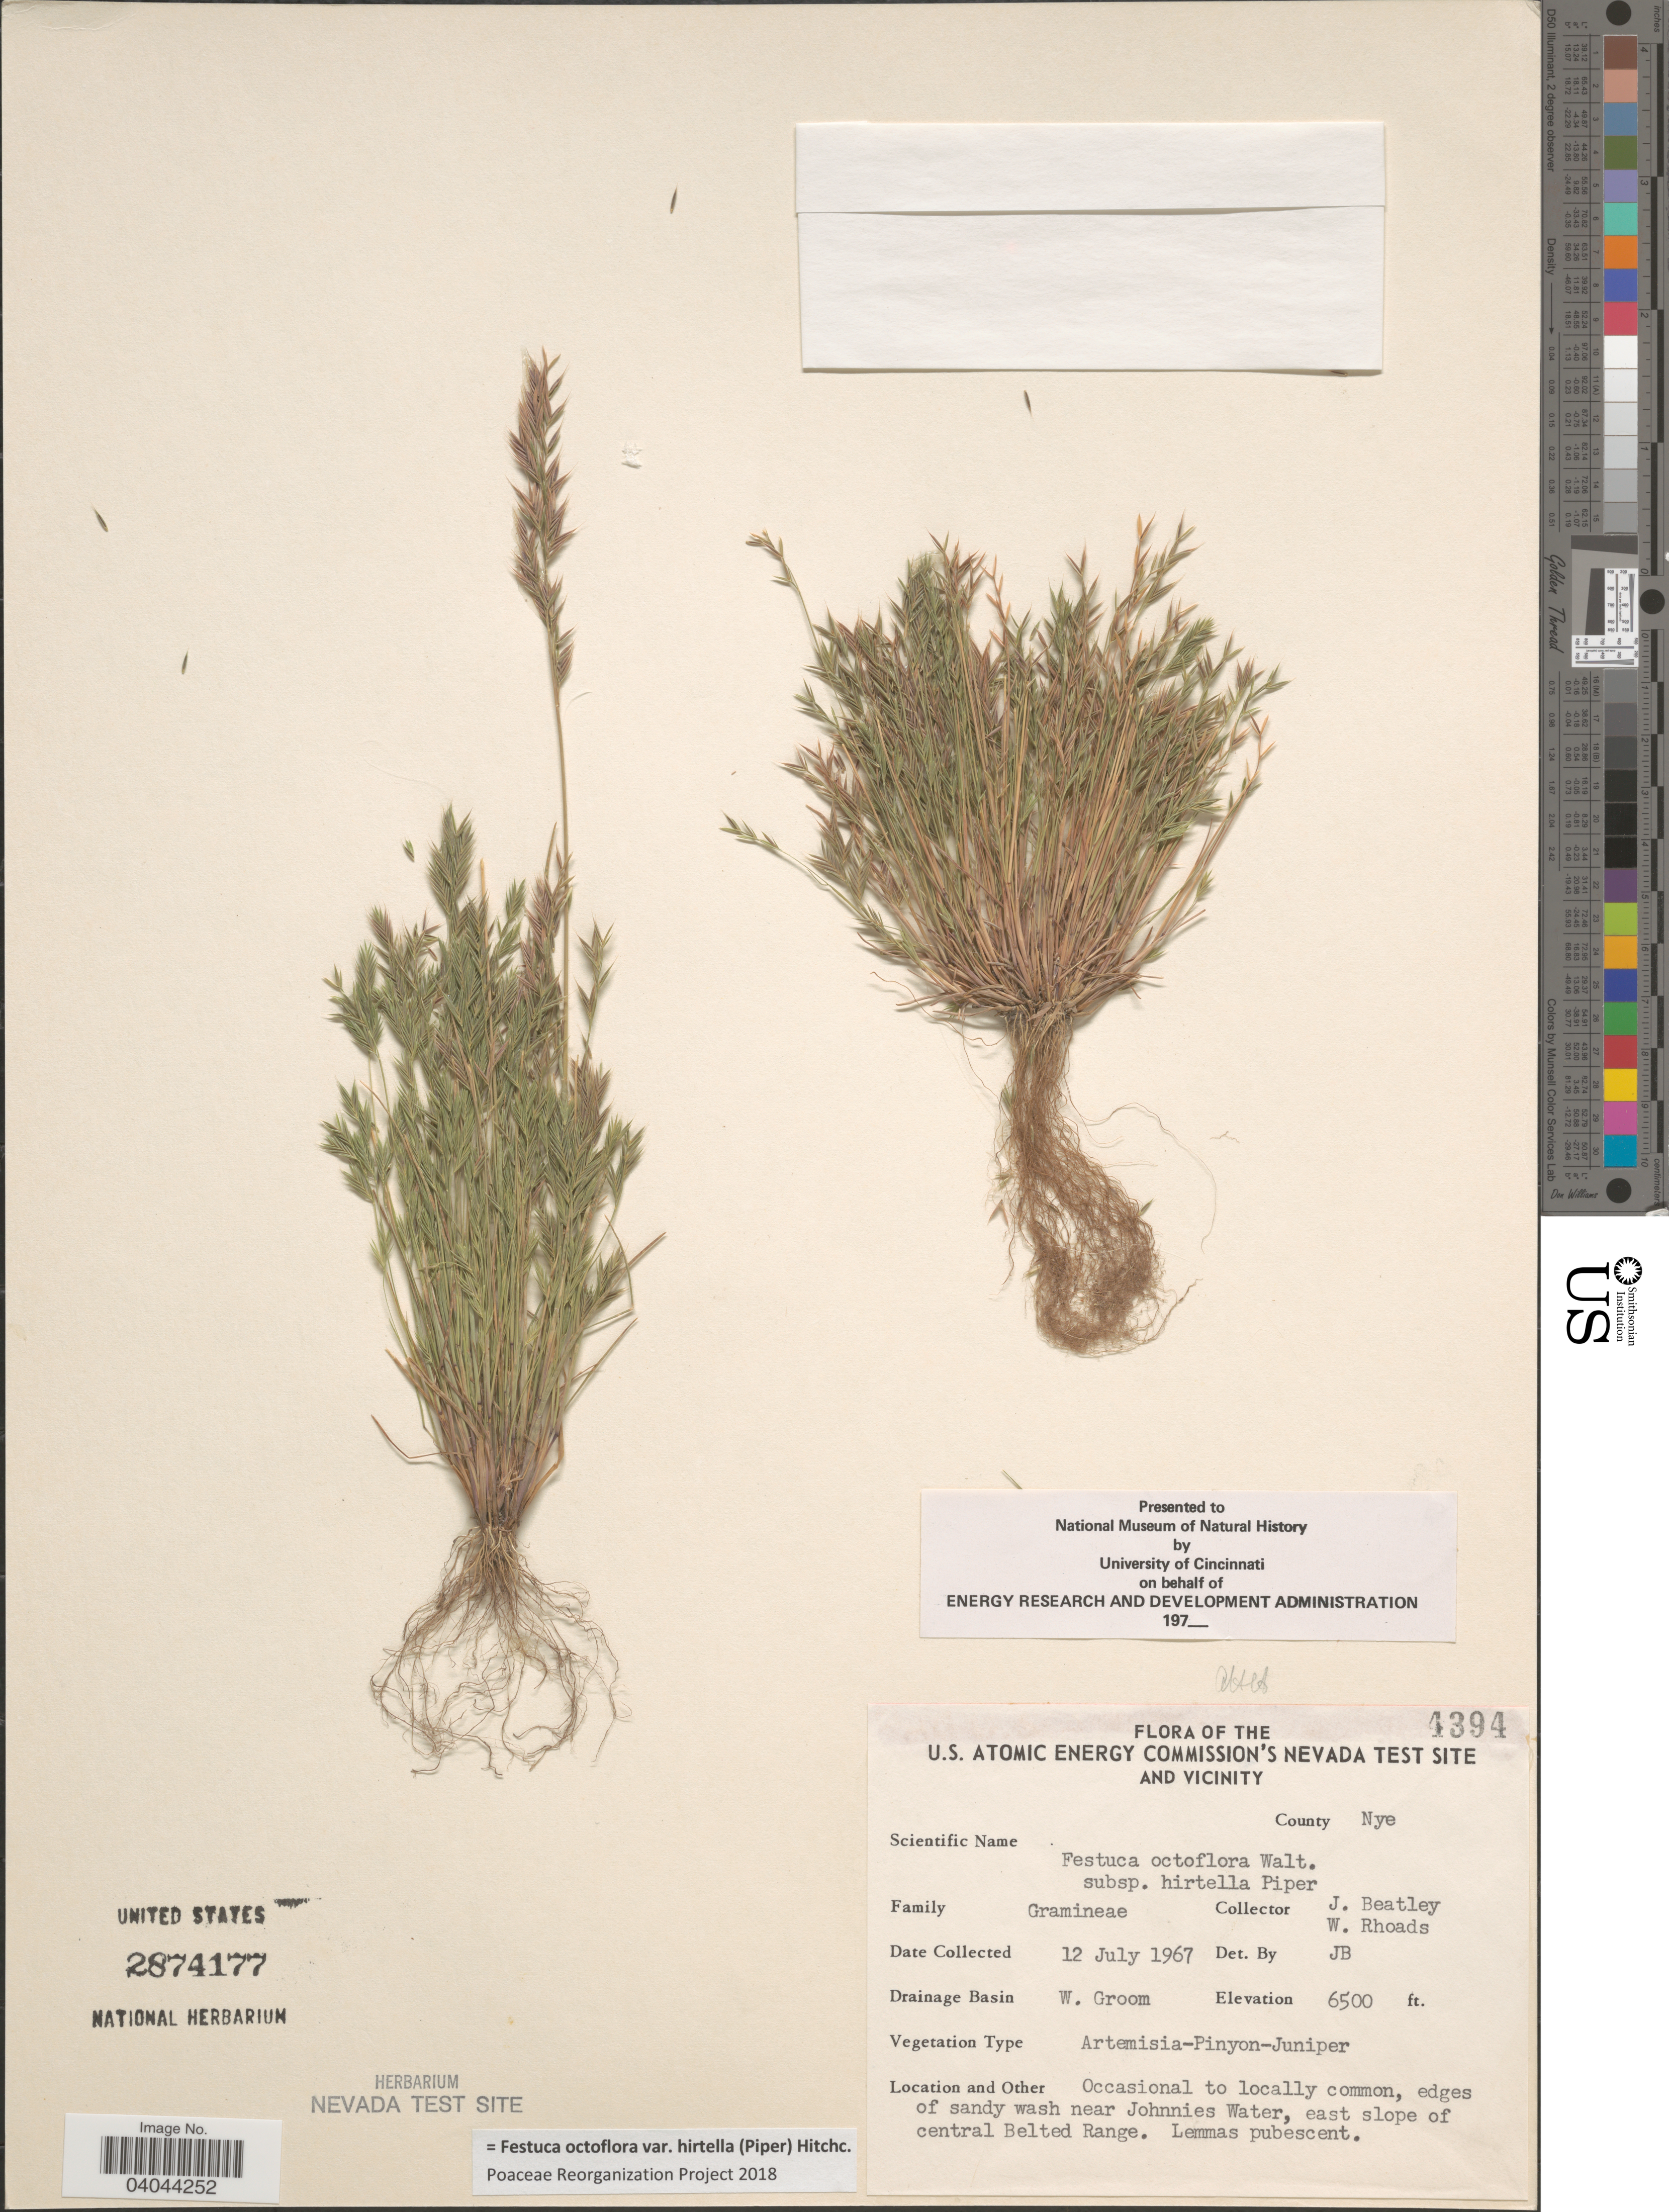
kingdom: Plantae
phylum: Tracheophyta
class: Liliopsida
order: Poales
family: Poaceae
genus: Festuca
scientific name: Festuca octoflora var. hirtella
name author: Piper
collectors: J. C. Beatley & W. Rhoads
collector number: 4394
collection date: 1967-07-12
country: United States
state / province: Nevada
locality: U.S. Atomic Energy Commission's Nevada Test Site and Vicinity. County Nye. Drainage Basin W. Groom. Edges of sandy wash near Johnnies Water, east slope of central Belted Range.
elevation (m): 1981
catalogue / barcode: US 2874177